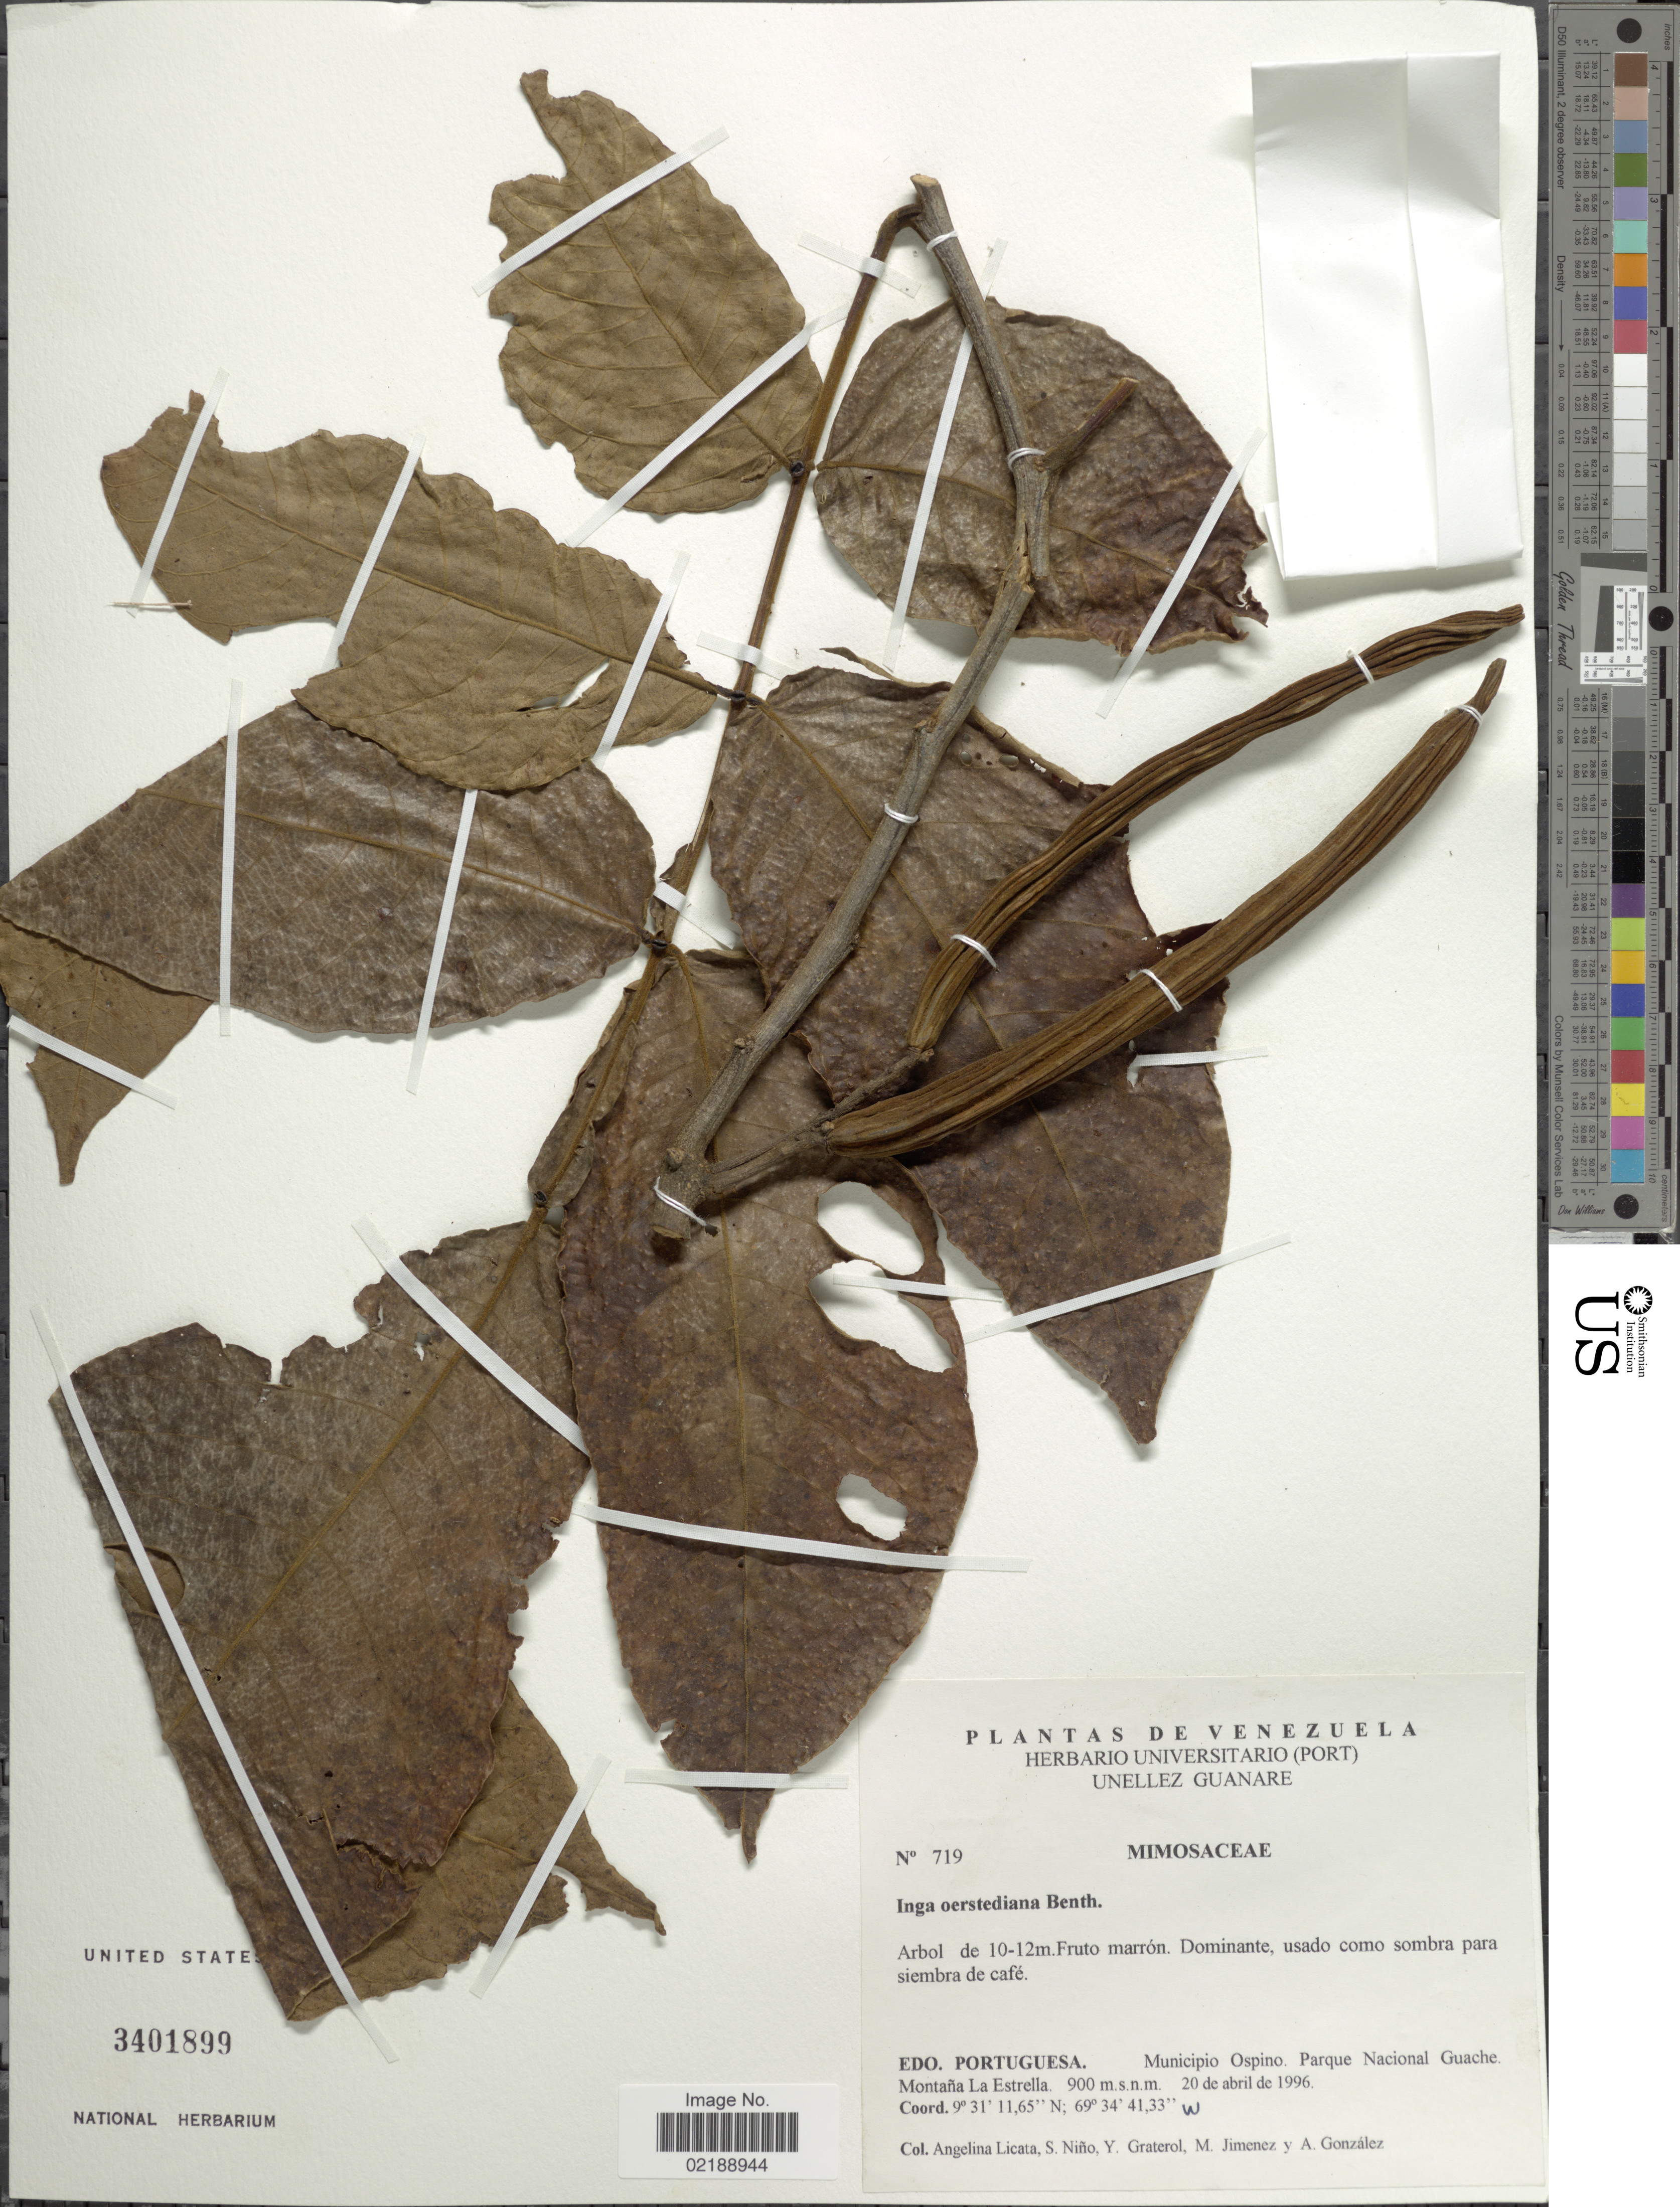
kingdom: Plantae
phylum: Tracheophyta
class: Magnoliopsida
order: Fabales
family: Fabaceae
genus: Inga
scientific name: Inga oerstediana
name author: Benth.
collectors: A. Licata, S. M. Niño, Y. Graterol, M. Jimenez & A. C. González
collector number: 719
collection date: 1996-04-20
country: Venezuela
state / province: Portuguesa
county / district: Ospino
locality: Parque Nacional Guache. Montaña La Estrella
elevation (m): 900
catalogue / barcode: US 3401899